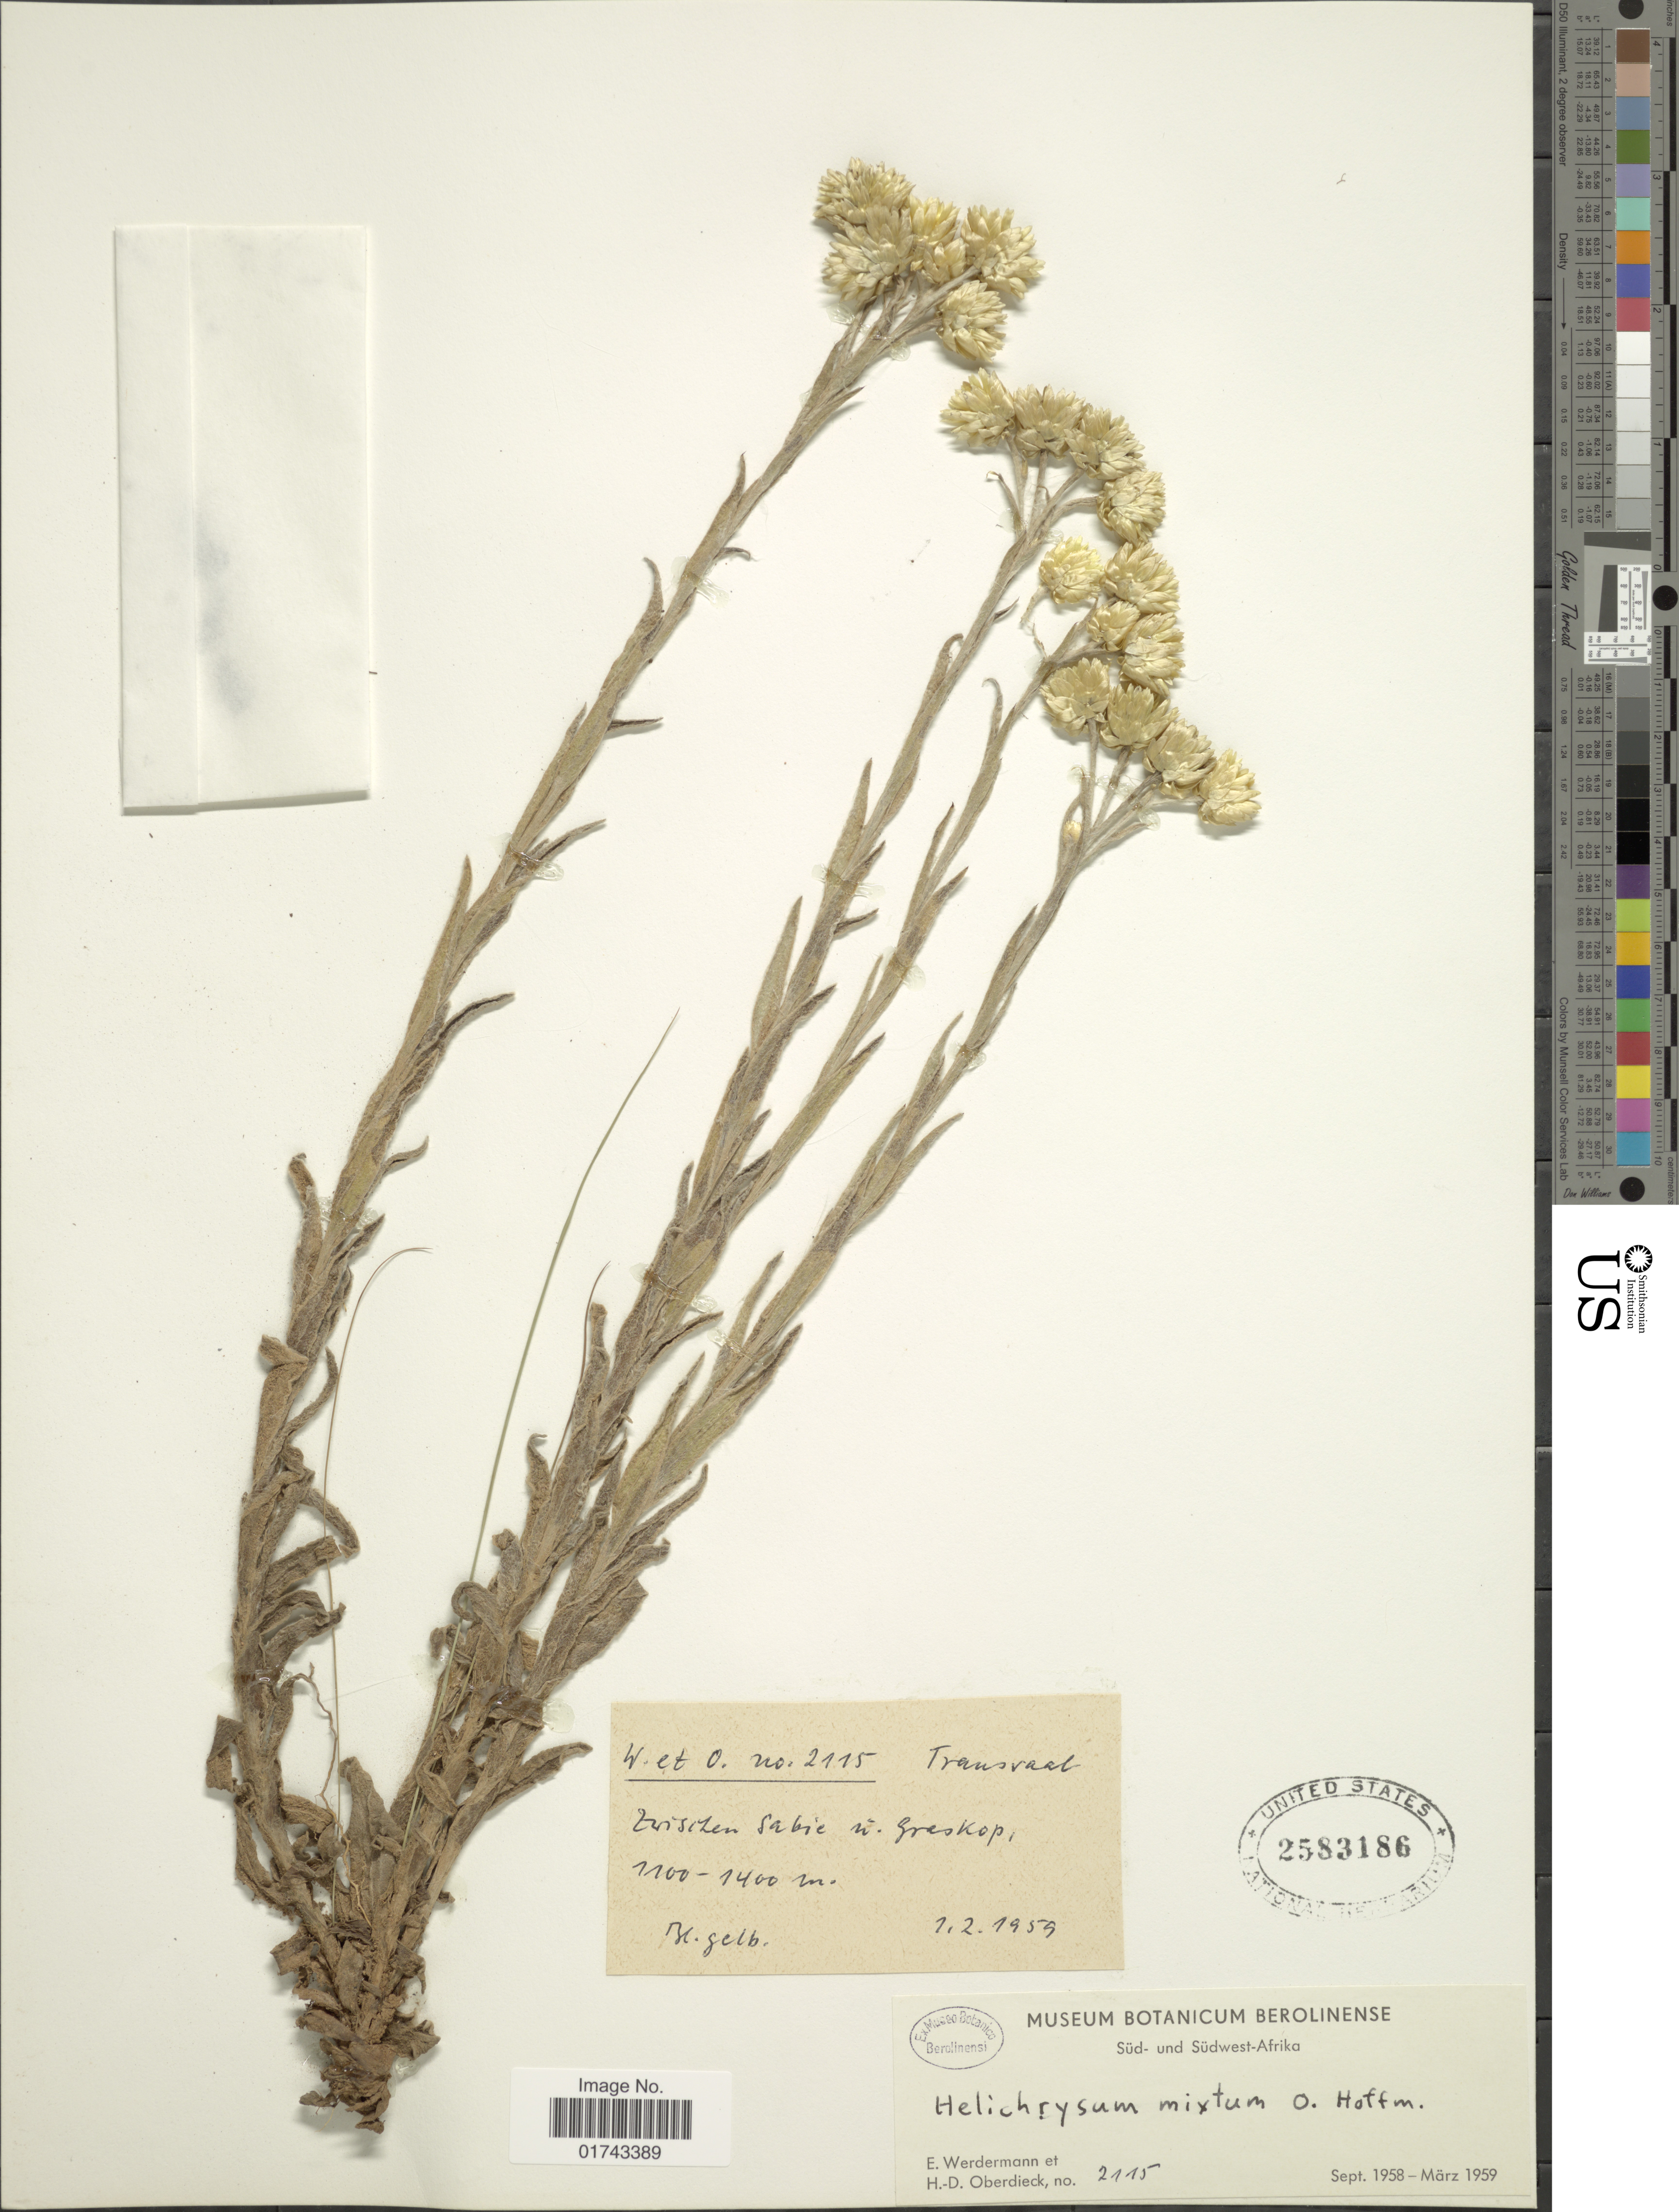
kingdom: Plantae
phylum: Tracheophyta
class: Magnoliopsida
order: Asterales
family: Asteraceae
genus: Helichrysum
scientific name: Helichrysum mixtum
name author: (Kuntze) Moeser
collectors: E. Werdermann & H. Oberdieck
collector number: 2115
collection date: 1959-02-01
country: South Africa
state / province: Mpumalanga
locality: Transvaal, Awischen sabie n. Graskop, Süd- und Südwest-Afrika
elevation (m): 1100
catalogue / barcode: US 2583186